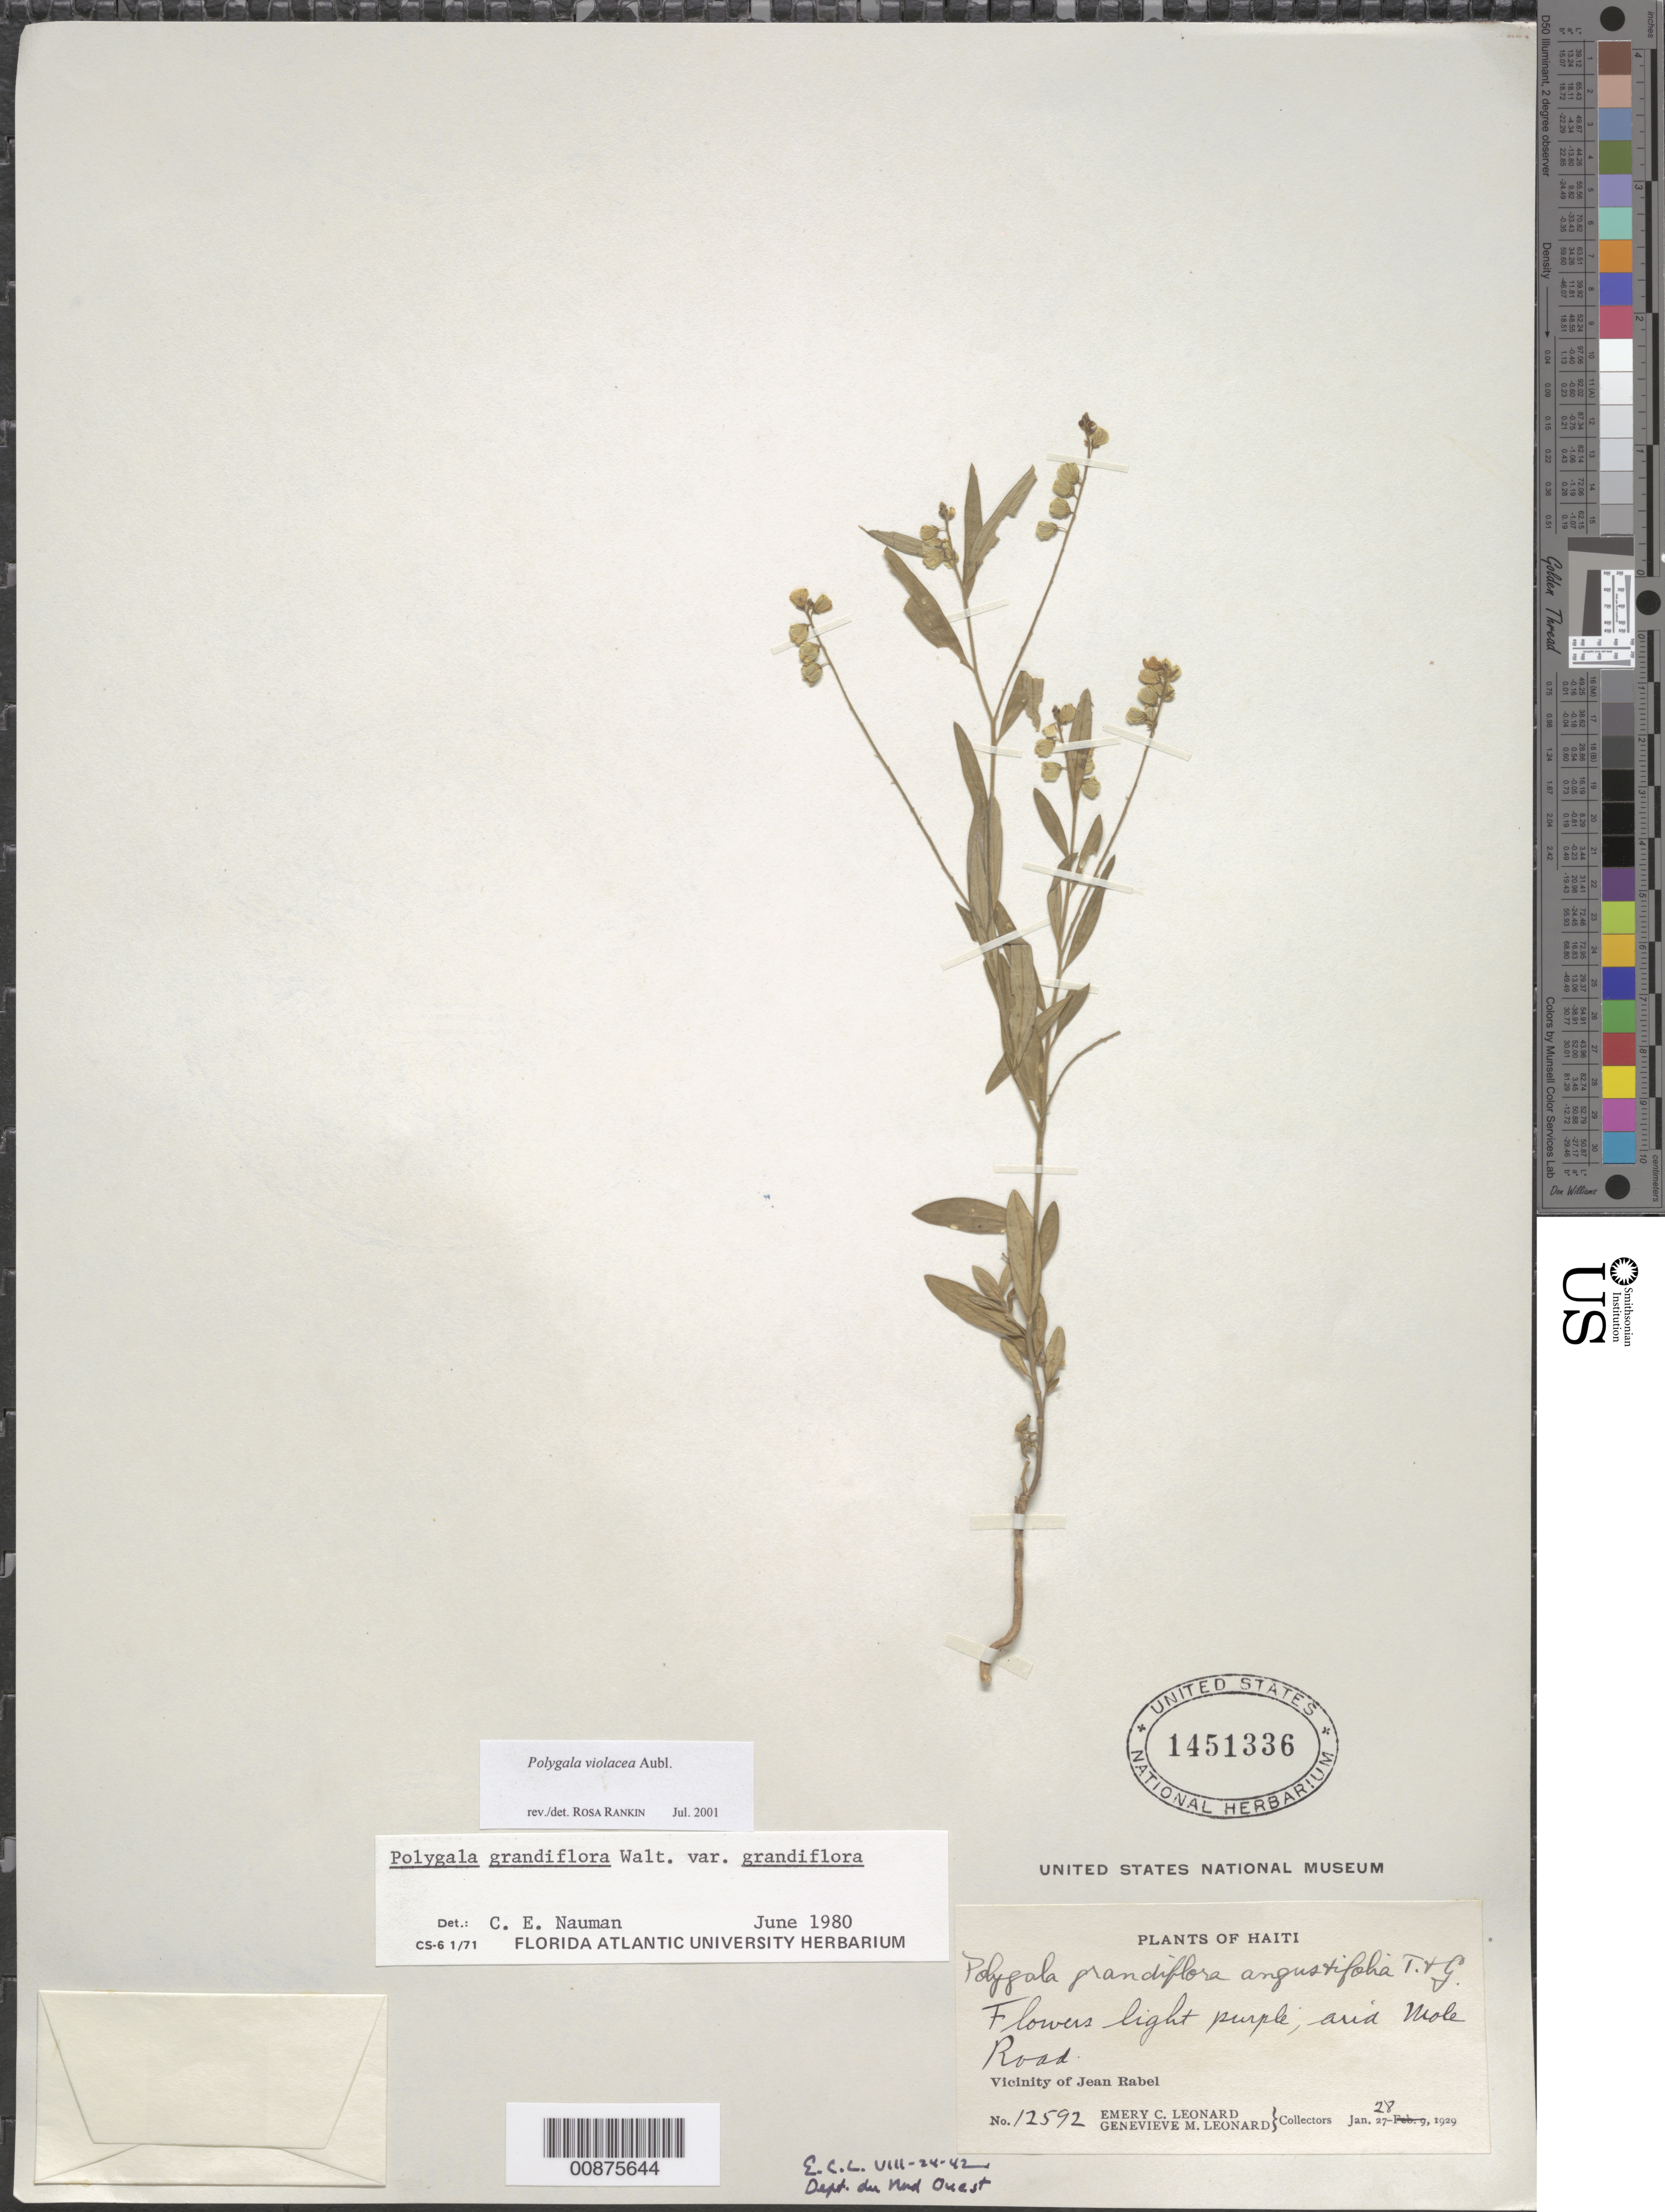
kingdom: Plantae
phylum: Tracheophyta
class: Magnoliopsida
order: Fabales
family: Polygalaceae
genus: Asemeia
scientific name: Asemeia violacea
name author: (Aubl.) J.F.B. Pastore & J.R. Abbott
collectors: E. C. Leonard & G. M. Leonard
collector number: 12592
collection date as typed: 28 Jan 1929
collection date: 1929-01-28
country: Haiti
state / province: Nord-Ouest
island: Hispaniola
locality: Vicinity of Jean Rabel, Mole Road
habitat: Arid road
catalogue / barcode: US 1451336